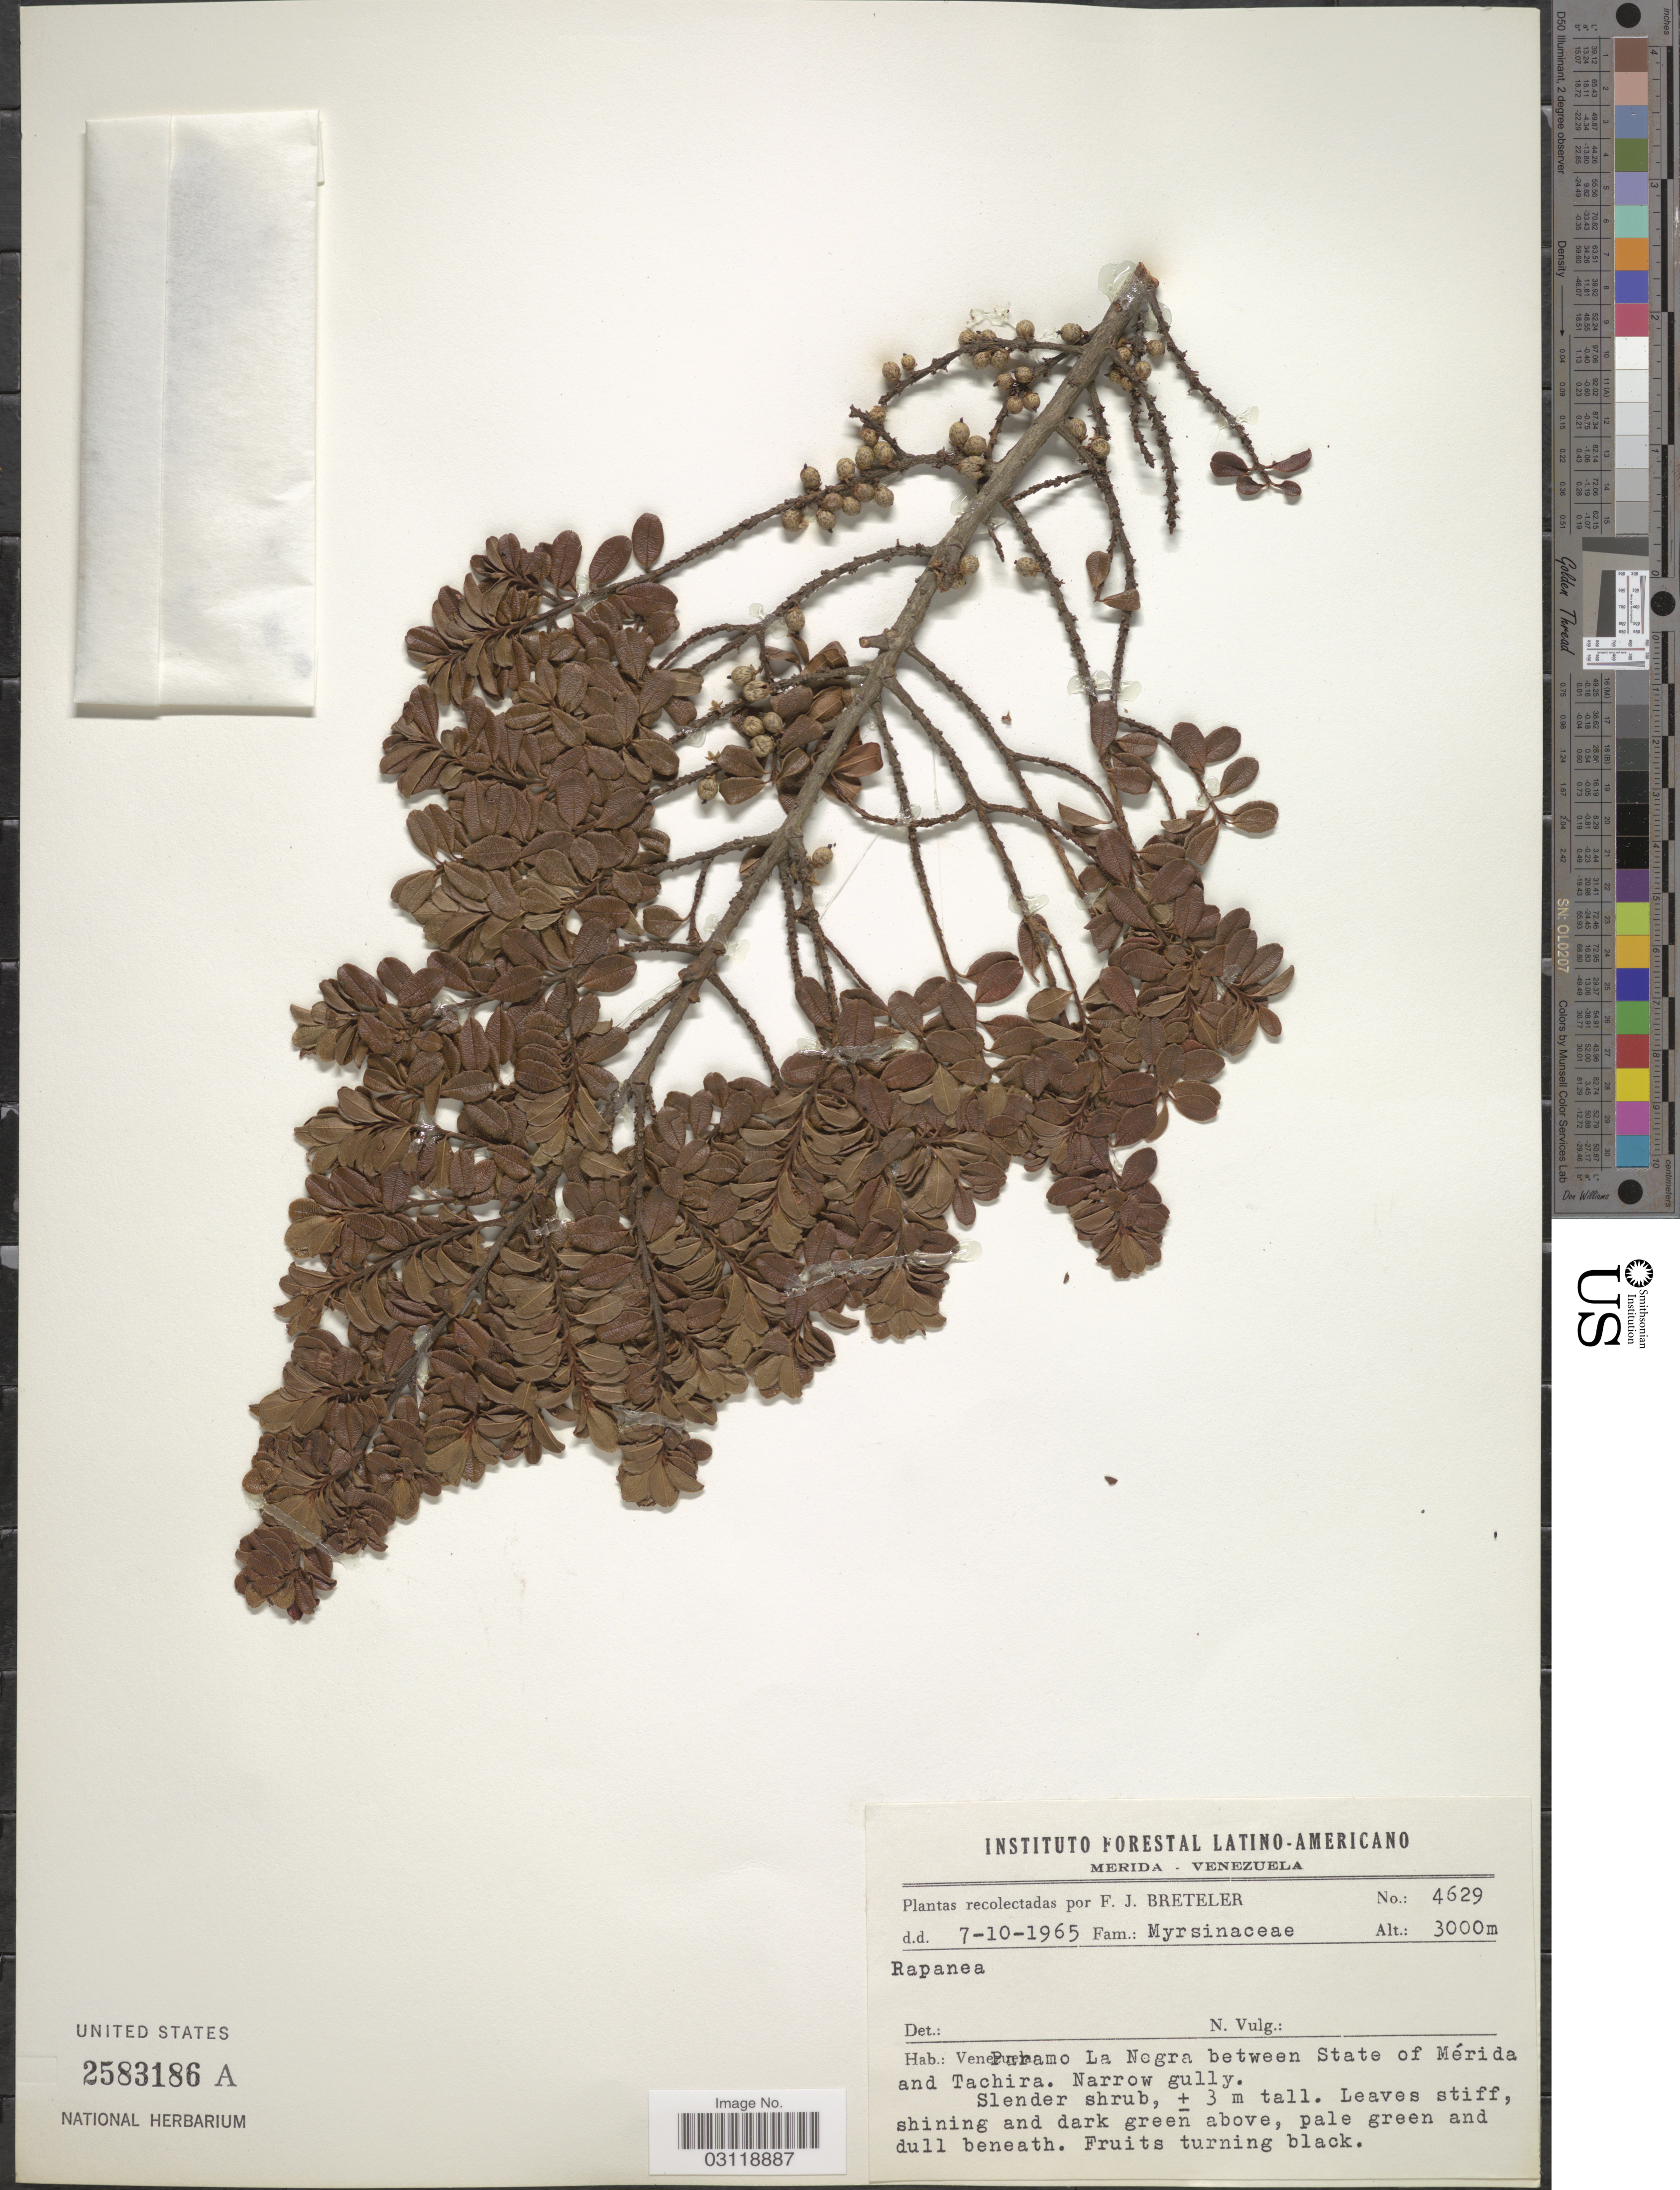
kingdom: Plantae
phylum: Tracheophyta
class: Magnoliopsida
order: Ericales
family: Primulaceae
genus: Rapanea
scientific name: Rapanea sp.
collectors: F. J. Breteler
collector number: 4629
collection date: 1965-10-07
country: Venezuela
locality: Paramo La Negra between State of Mérida and Tachira.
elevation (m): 3000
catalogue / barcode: US 2583186A